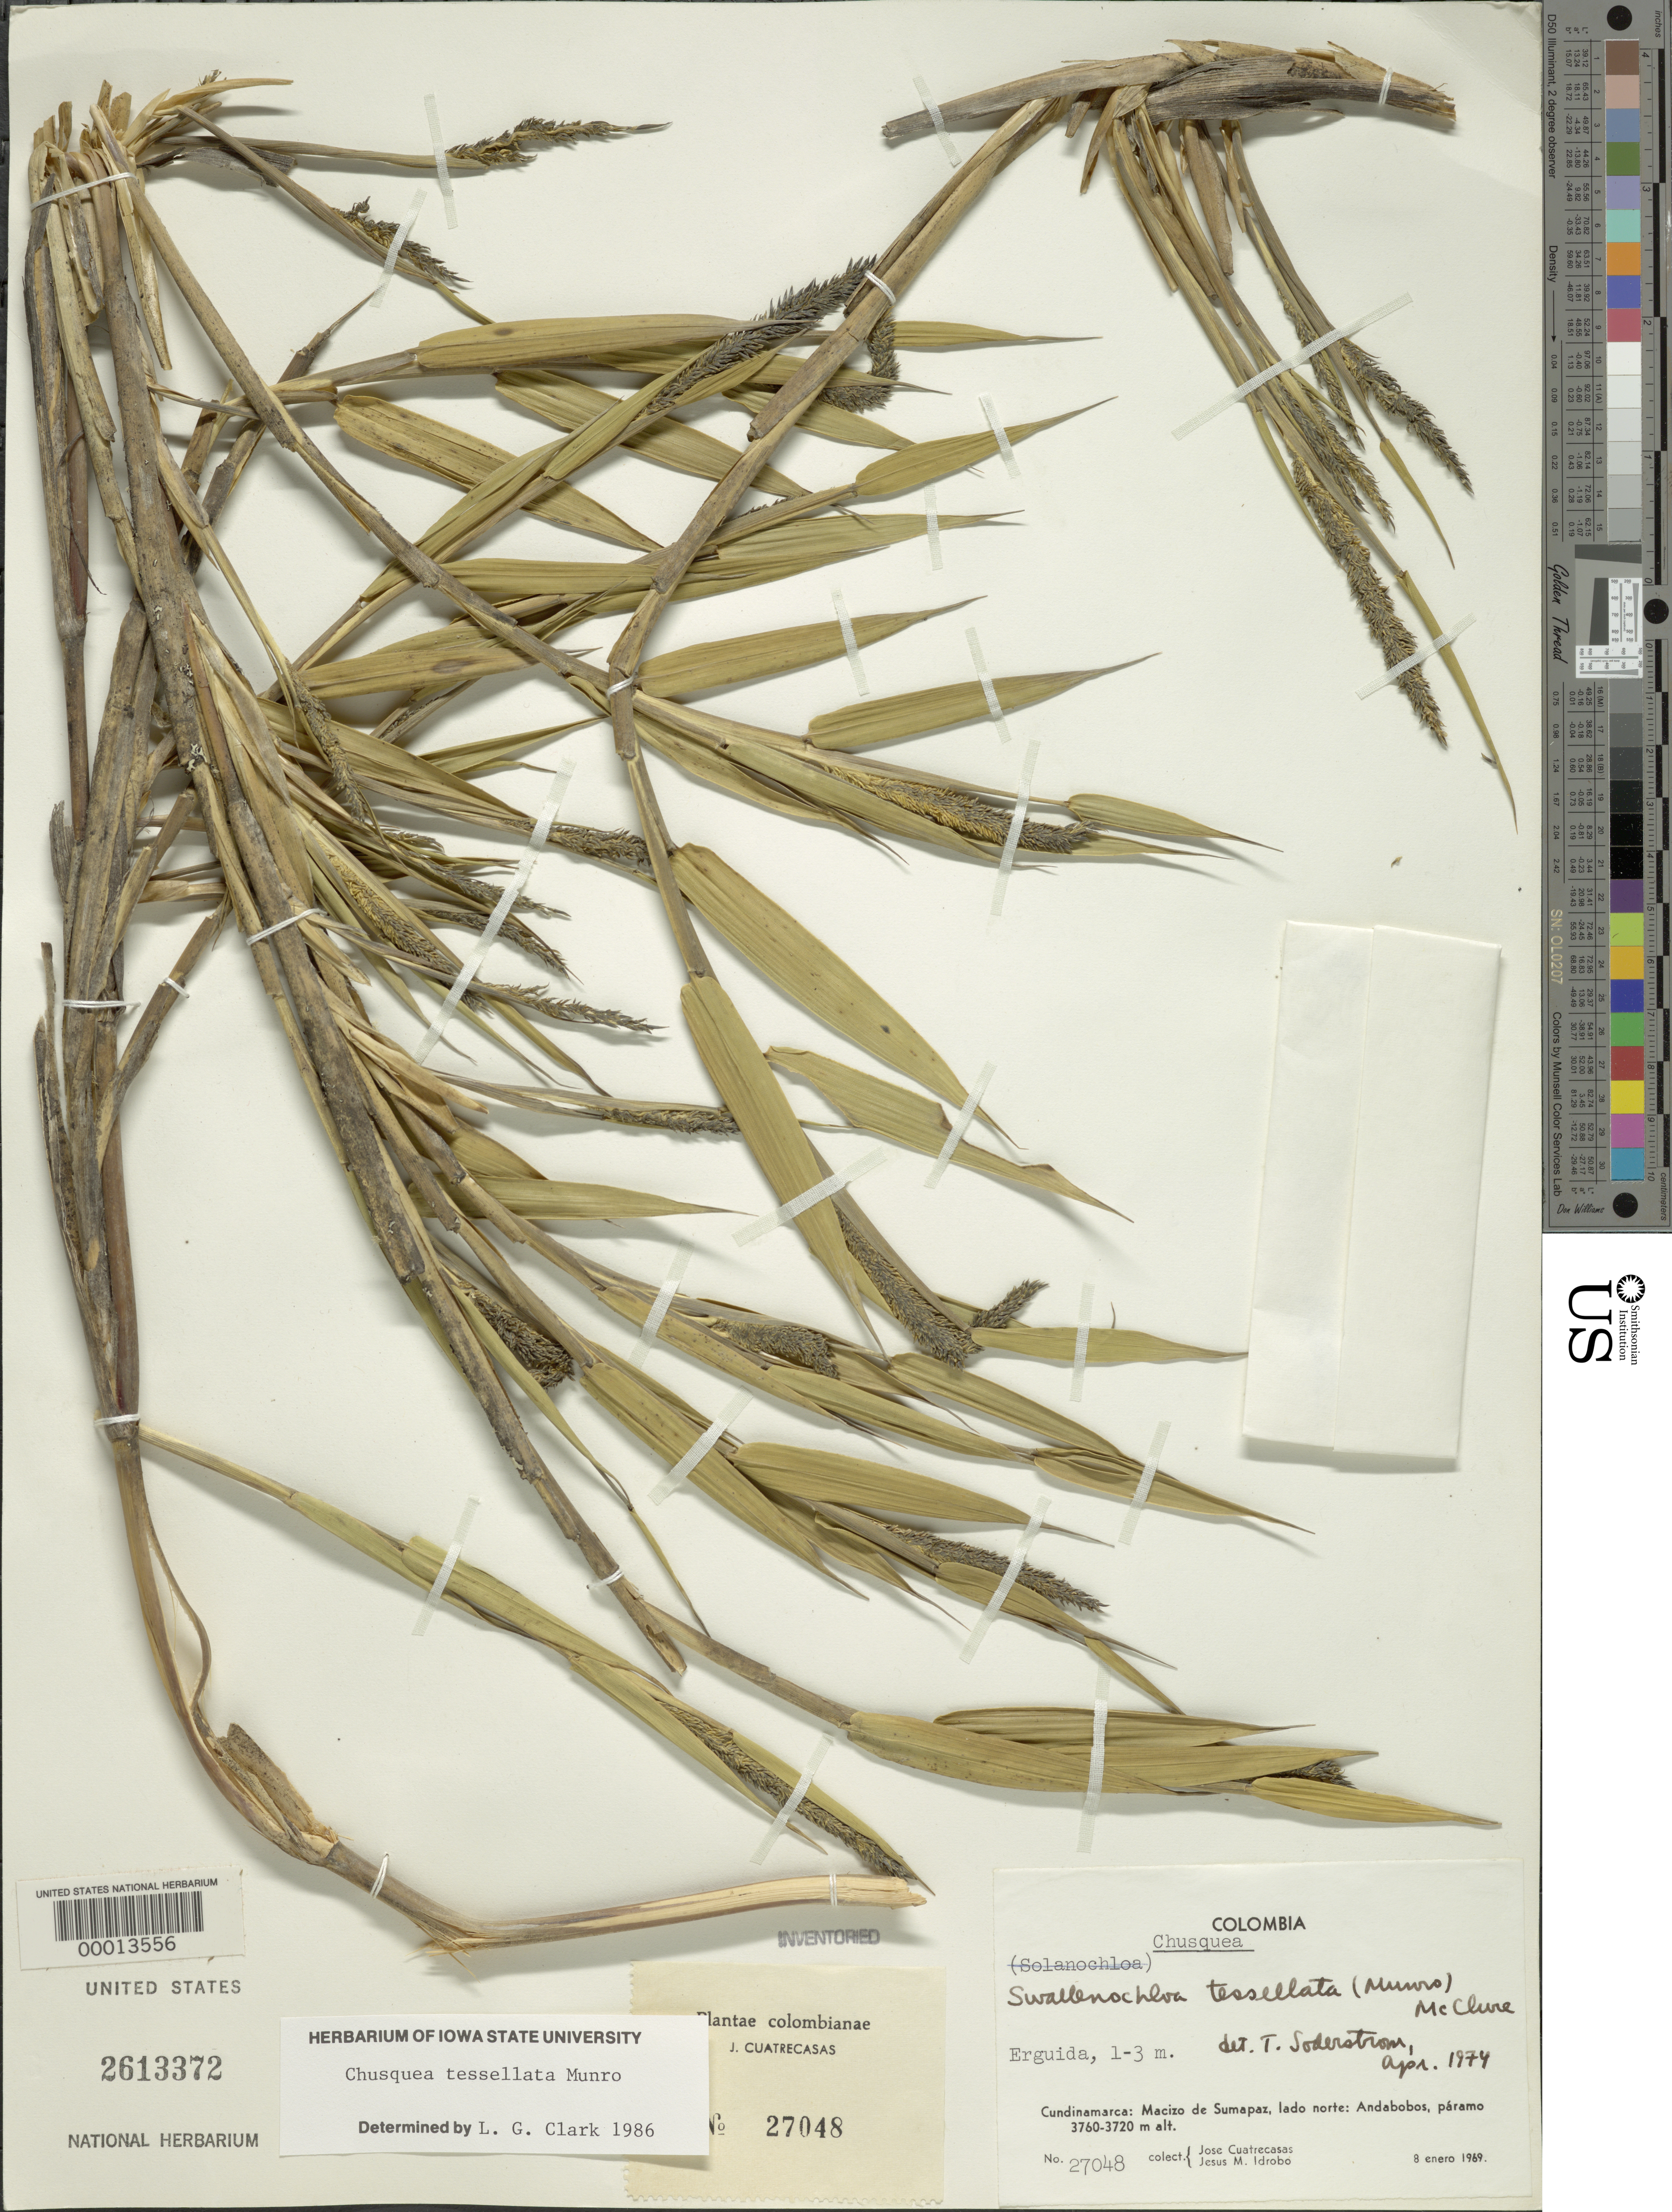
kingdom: Plantae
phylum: Tracheophyta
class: Liliopsida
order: Poales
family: Poaceae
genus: Chusquea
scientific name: Chusquea tessellata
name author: Munro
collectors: J. Cuatrecasas & J. M. Idrobo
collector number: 27048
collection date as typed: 08 Jan 1969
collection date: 1969-01-08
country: Colombia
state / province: Cundinamarca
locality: Andabobos, Macizo de Sumapaz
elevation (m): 3720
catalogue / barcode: US 2613372